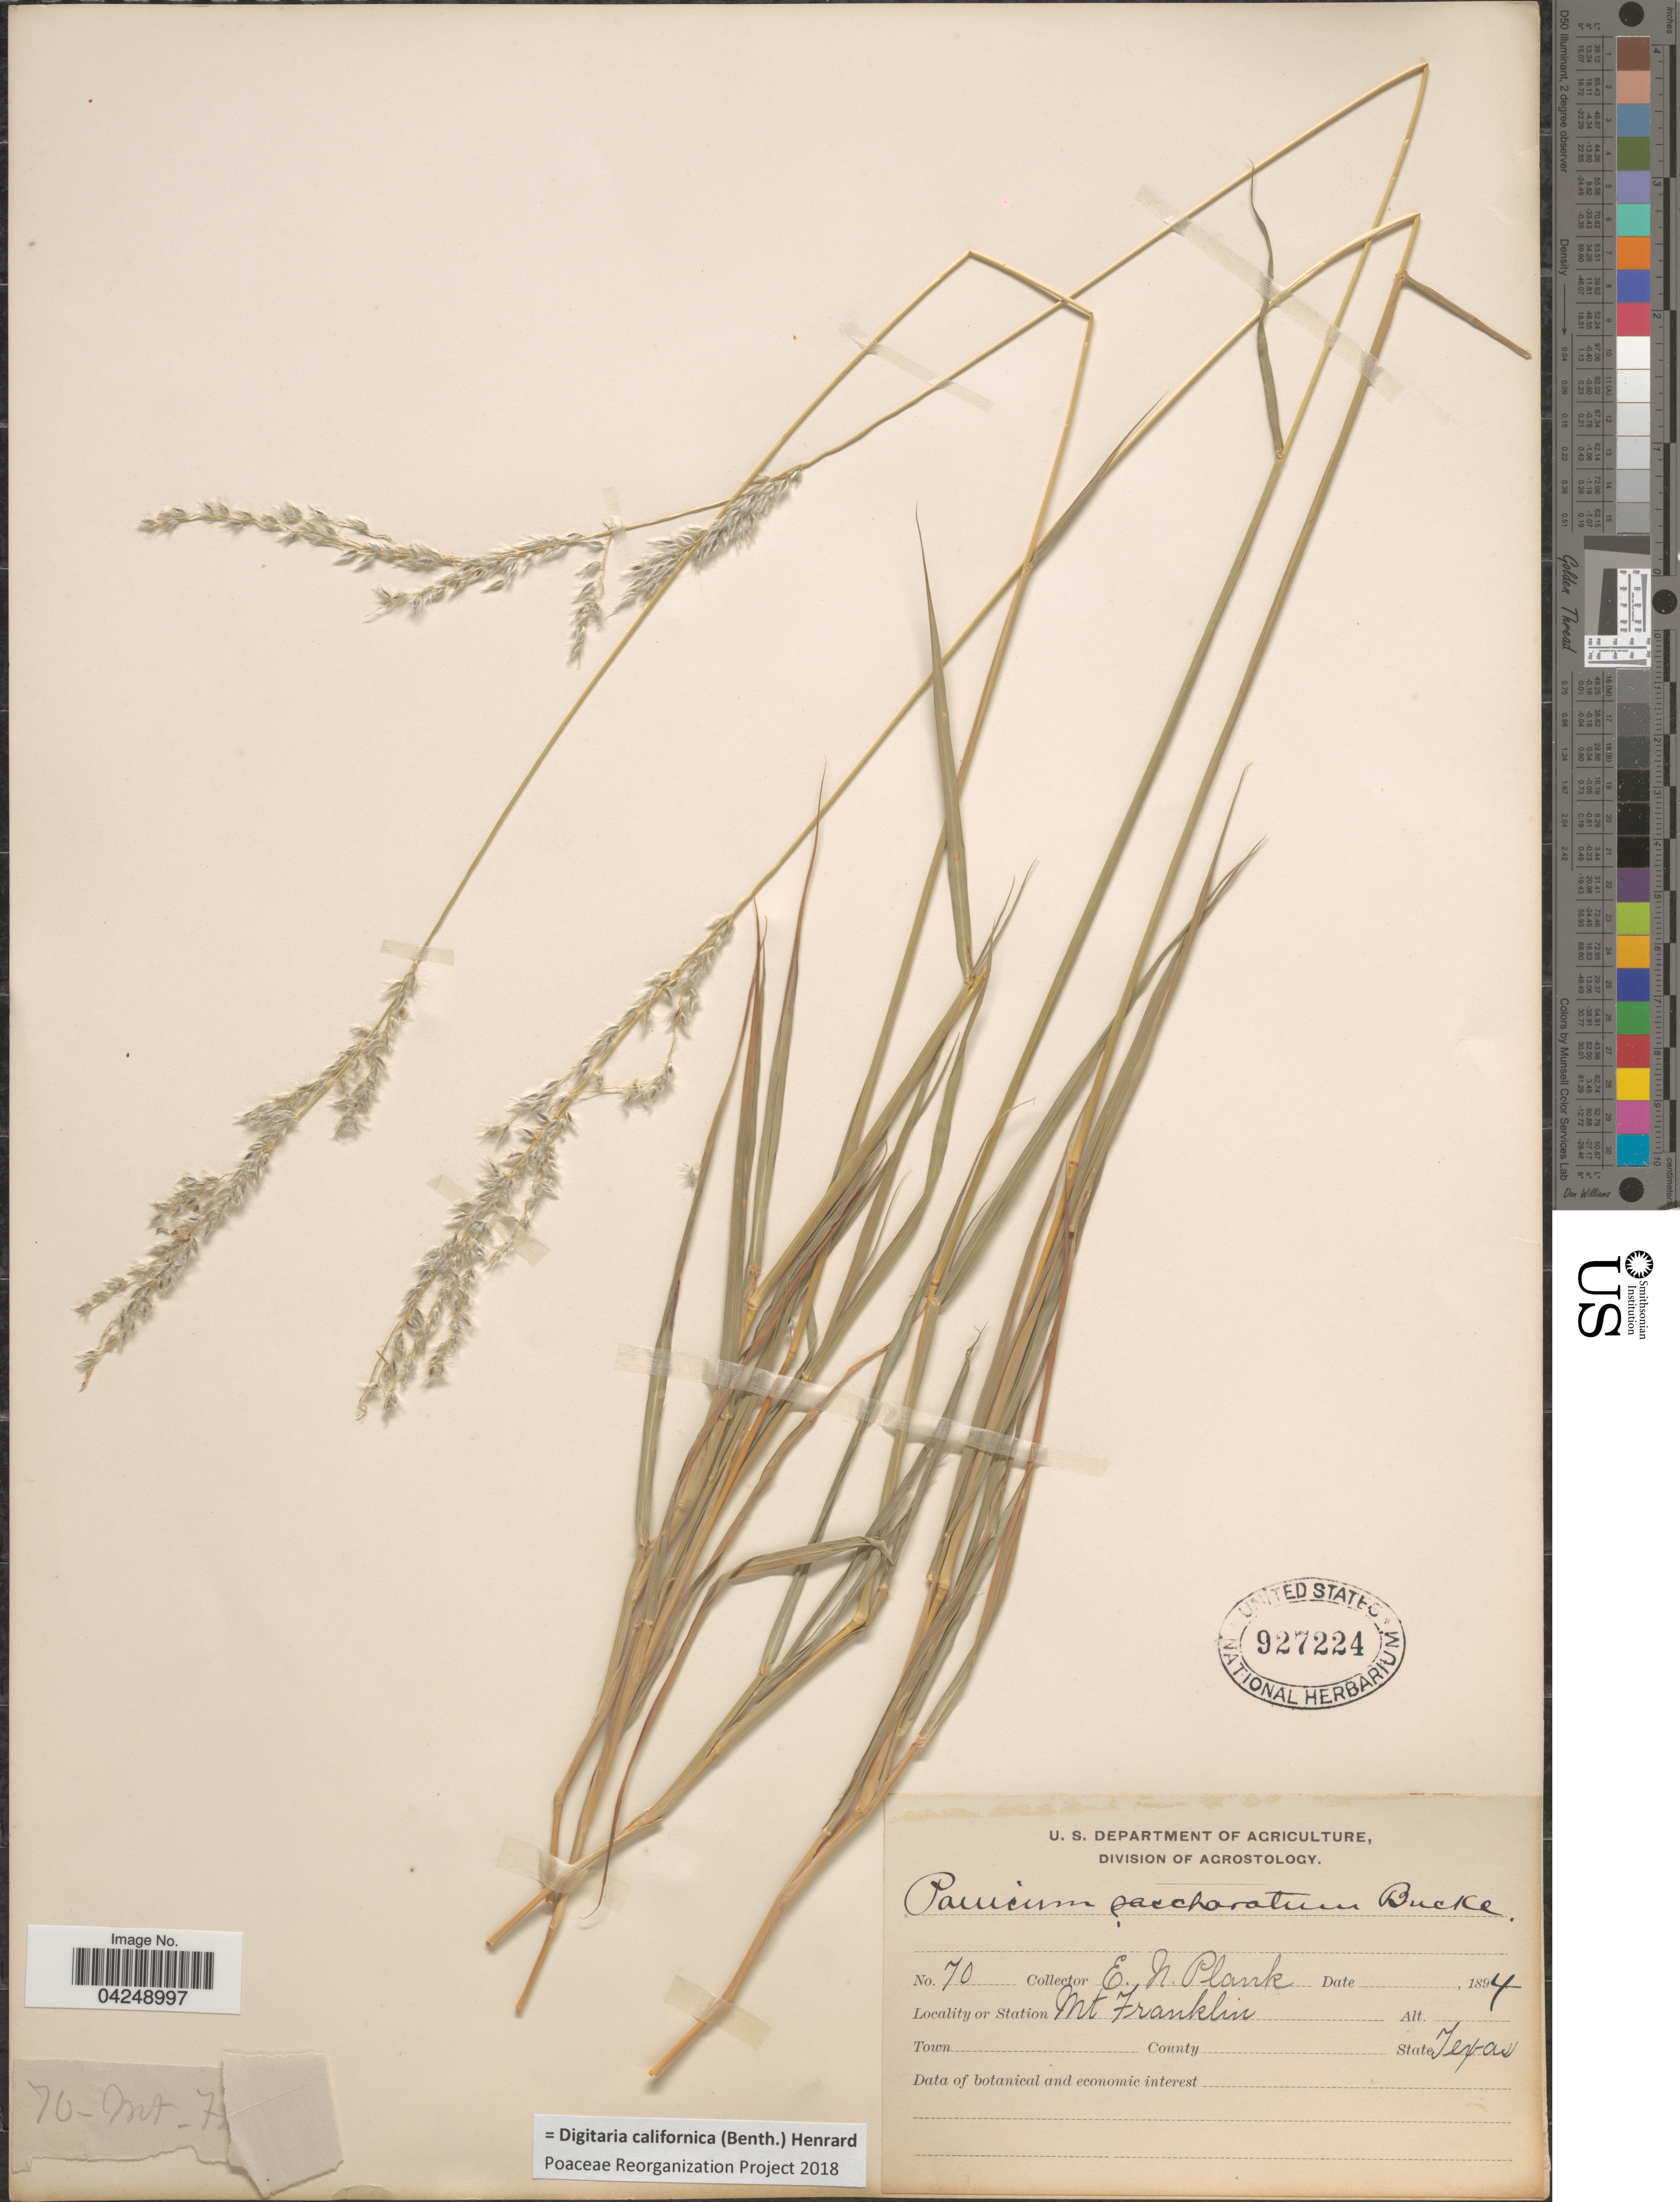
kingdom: Plantae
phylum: Tracheophyta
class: Liliopsida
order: Poales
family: Poaceae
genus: Digitaria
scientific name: Digitaria californica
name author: (Benth.) Henr.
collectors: E. Plank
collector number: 70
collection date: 1894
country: United States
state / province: Texas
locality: Mt. Franklin.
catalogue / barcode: US 927224